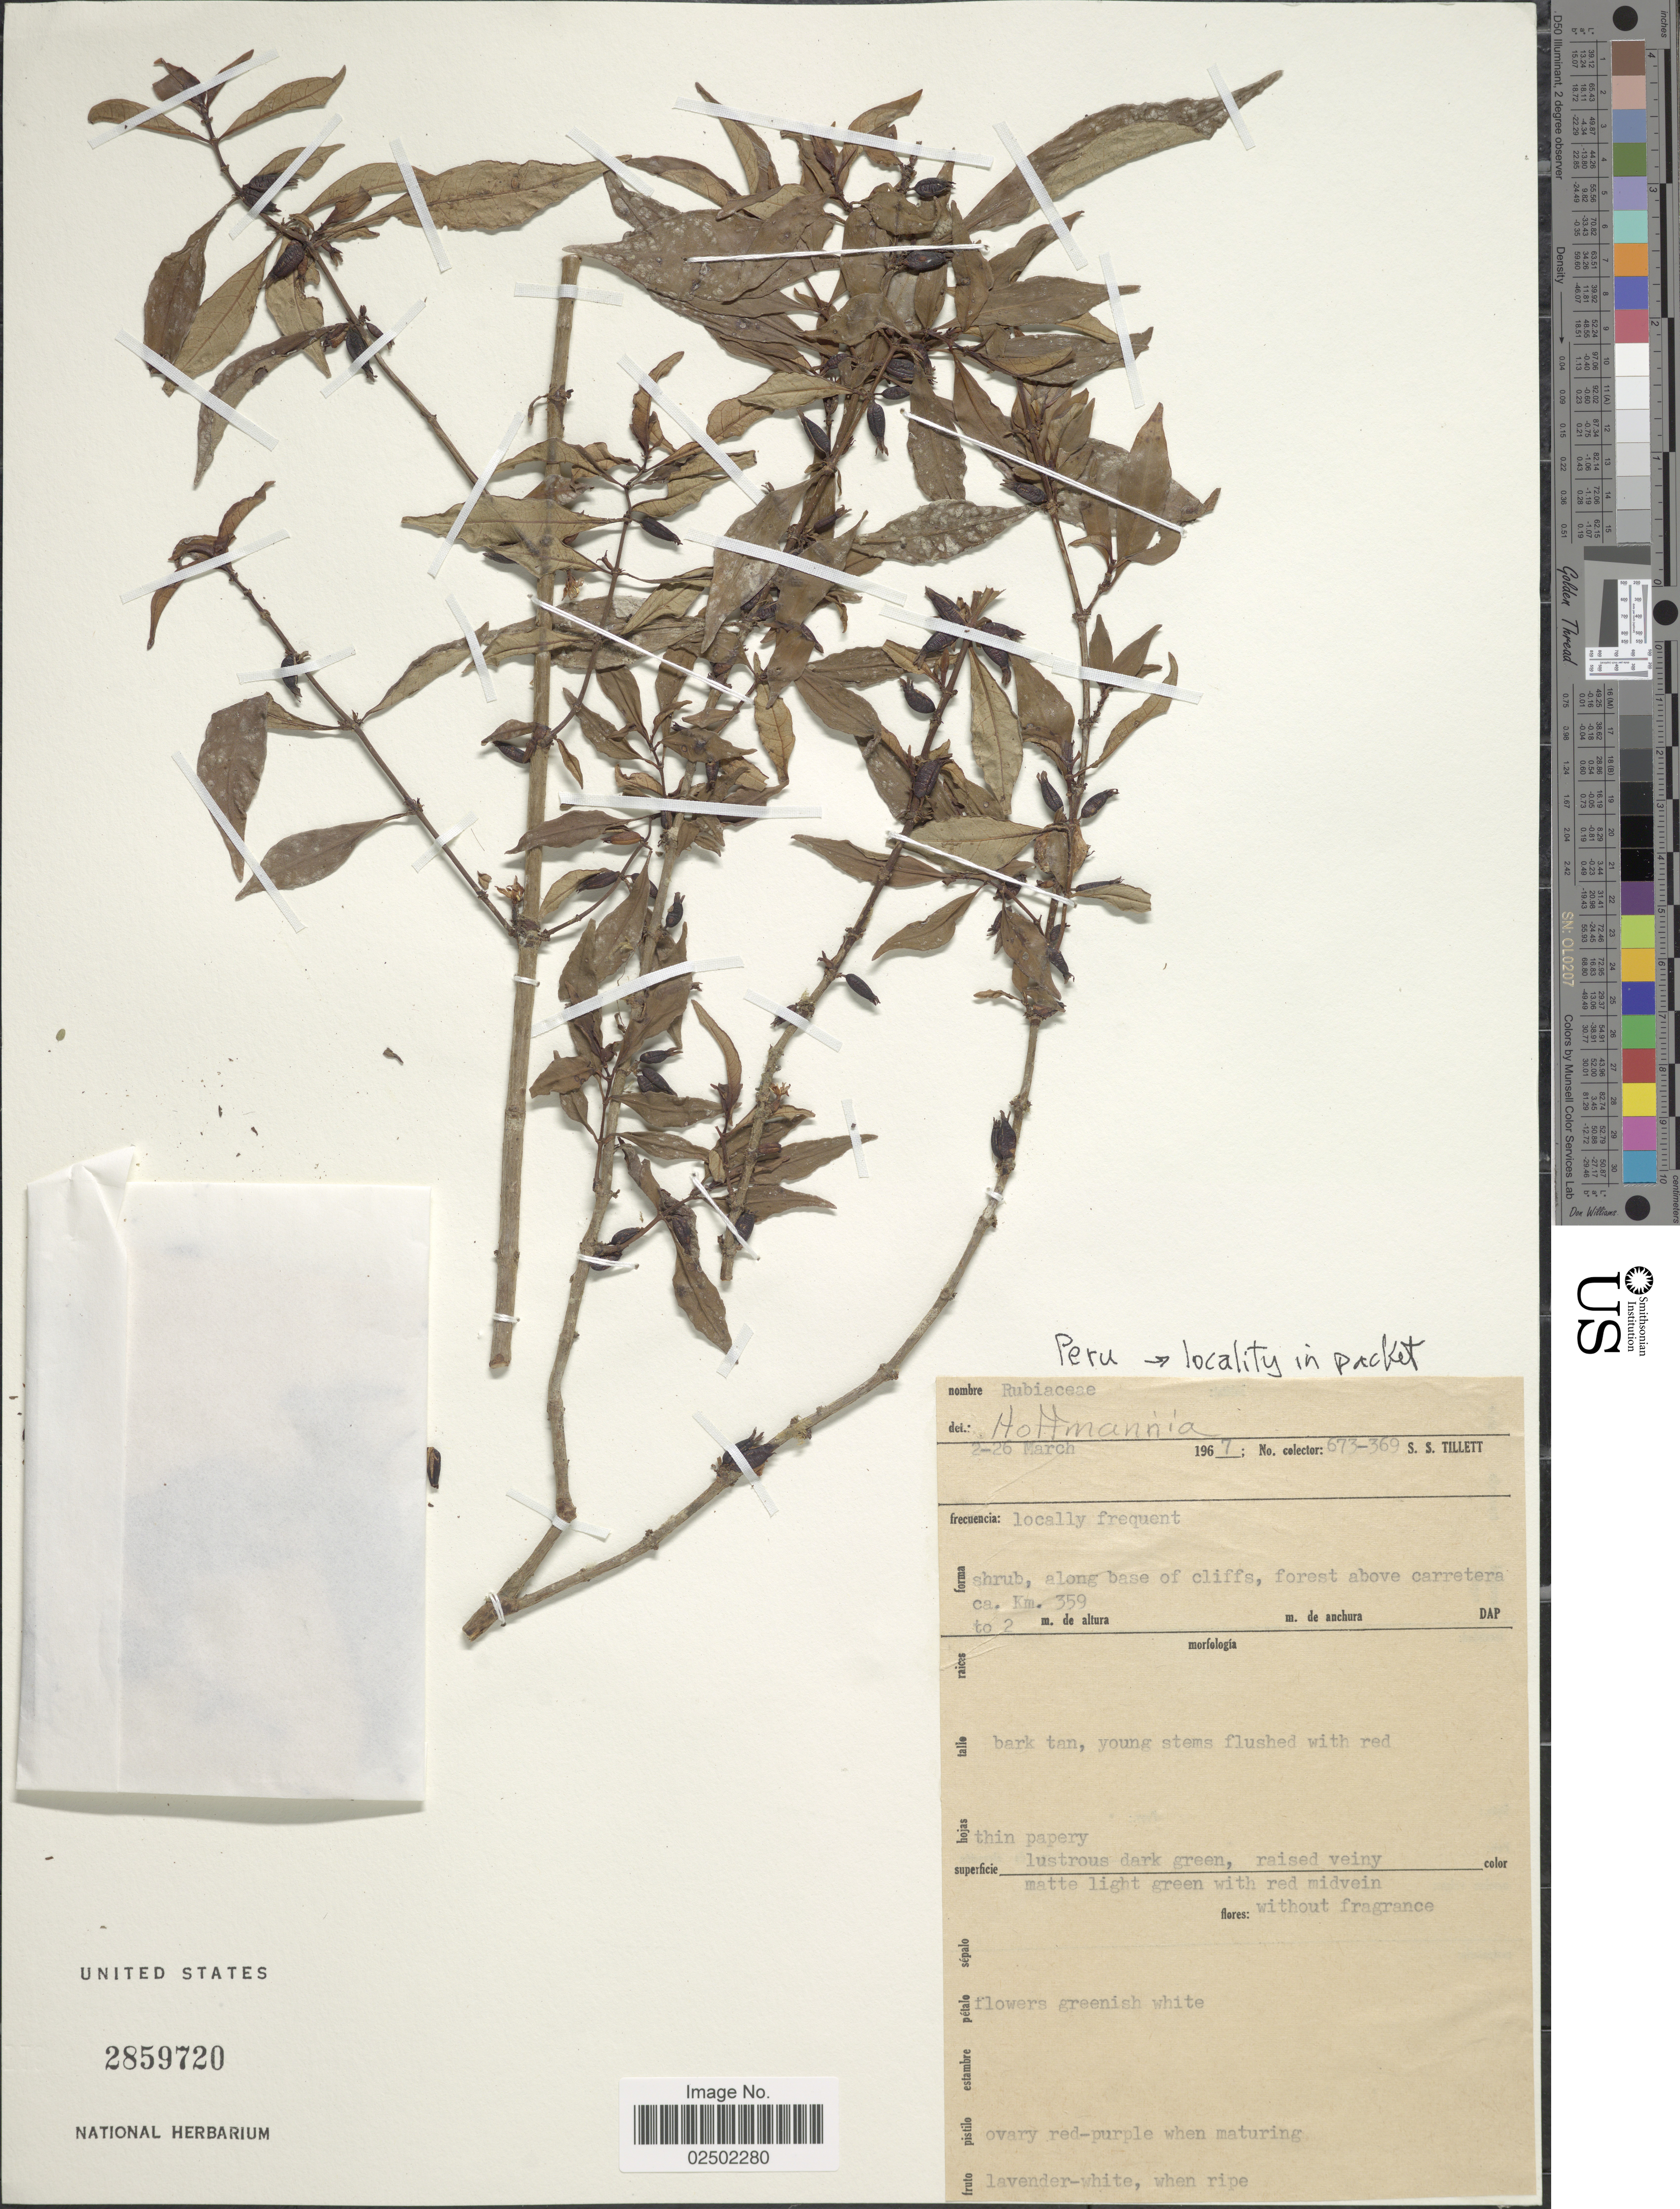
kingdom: Plantae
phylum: Tracheophyta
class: Magnoliopsida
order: Gentianales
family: Rubiaceae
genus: Hoffmannia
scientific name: Hoffmannia sp.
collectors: S. S. Tillett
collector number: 673-369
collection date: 1967-03-02/1967-03-26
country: Peru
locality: Along base of cliffs, forest above carretera ca. Km. 359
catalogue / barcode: US 2859720